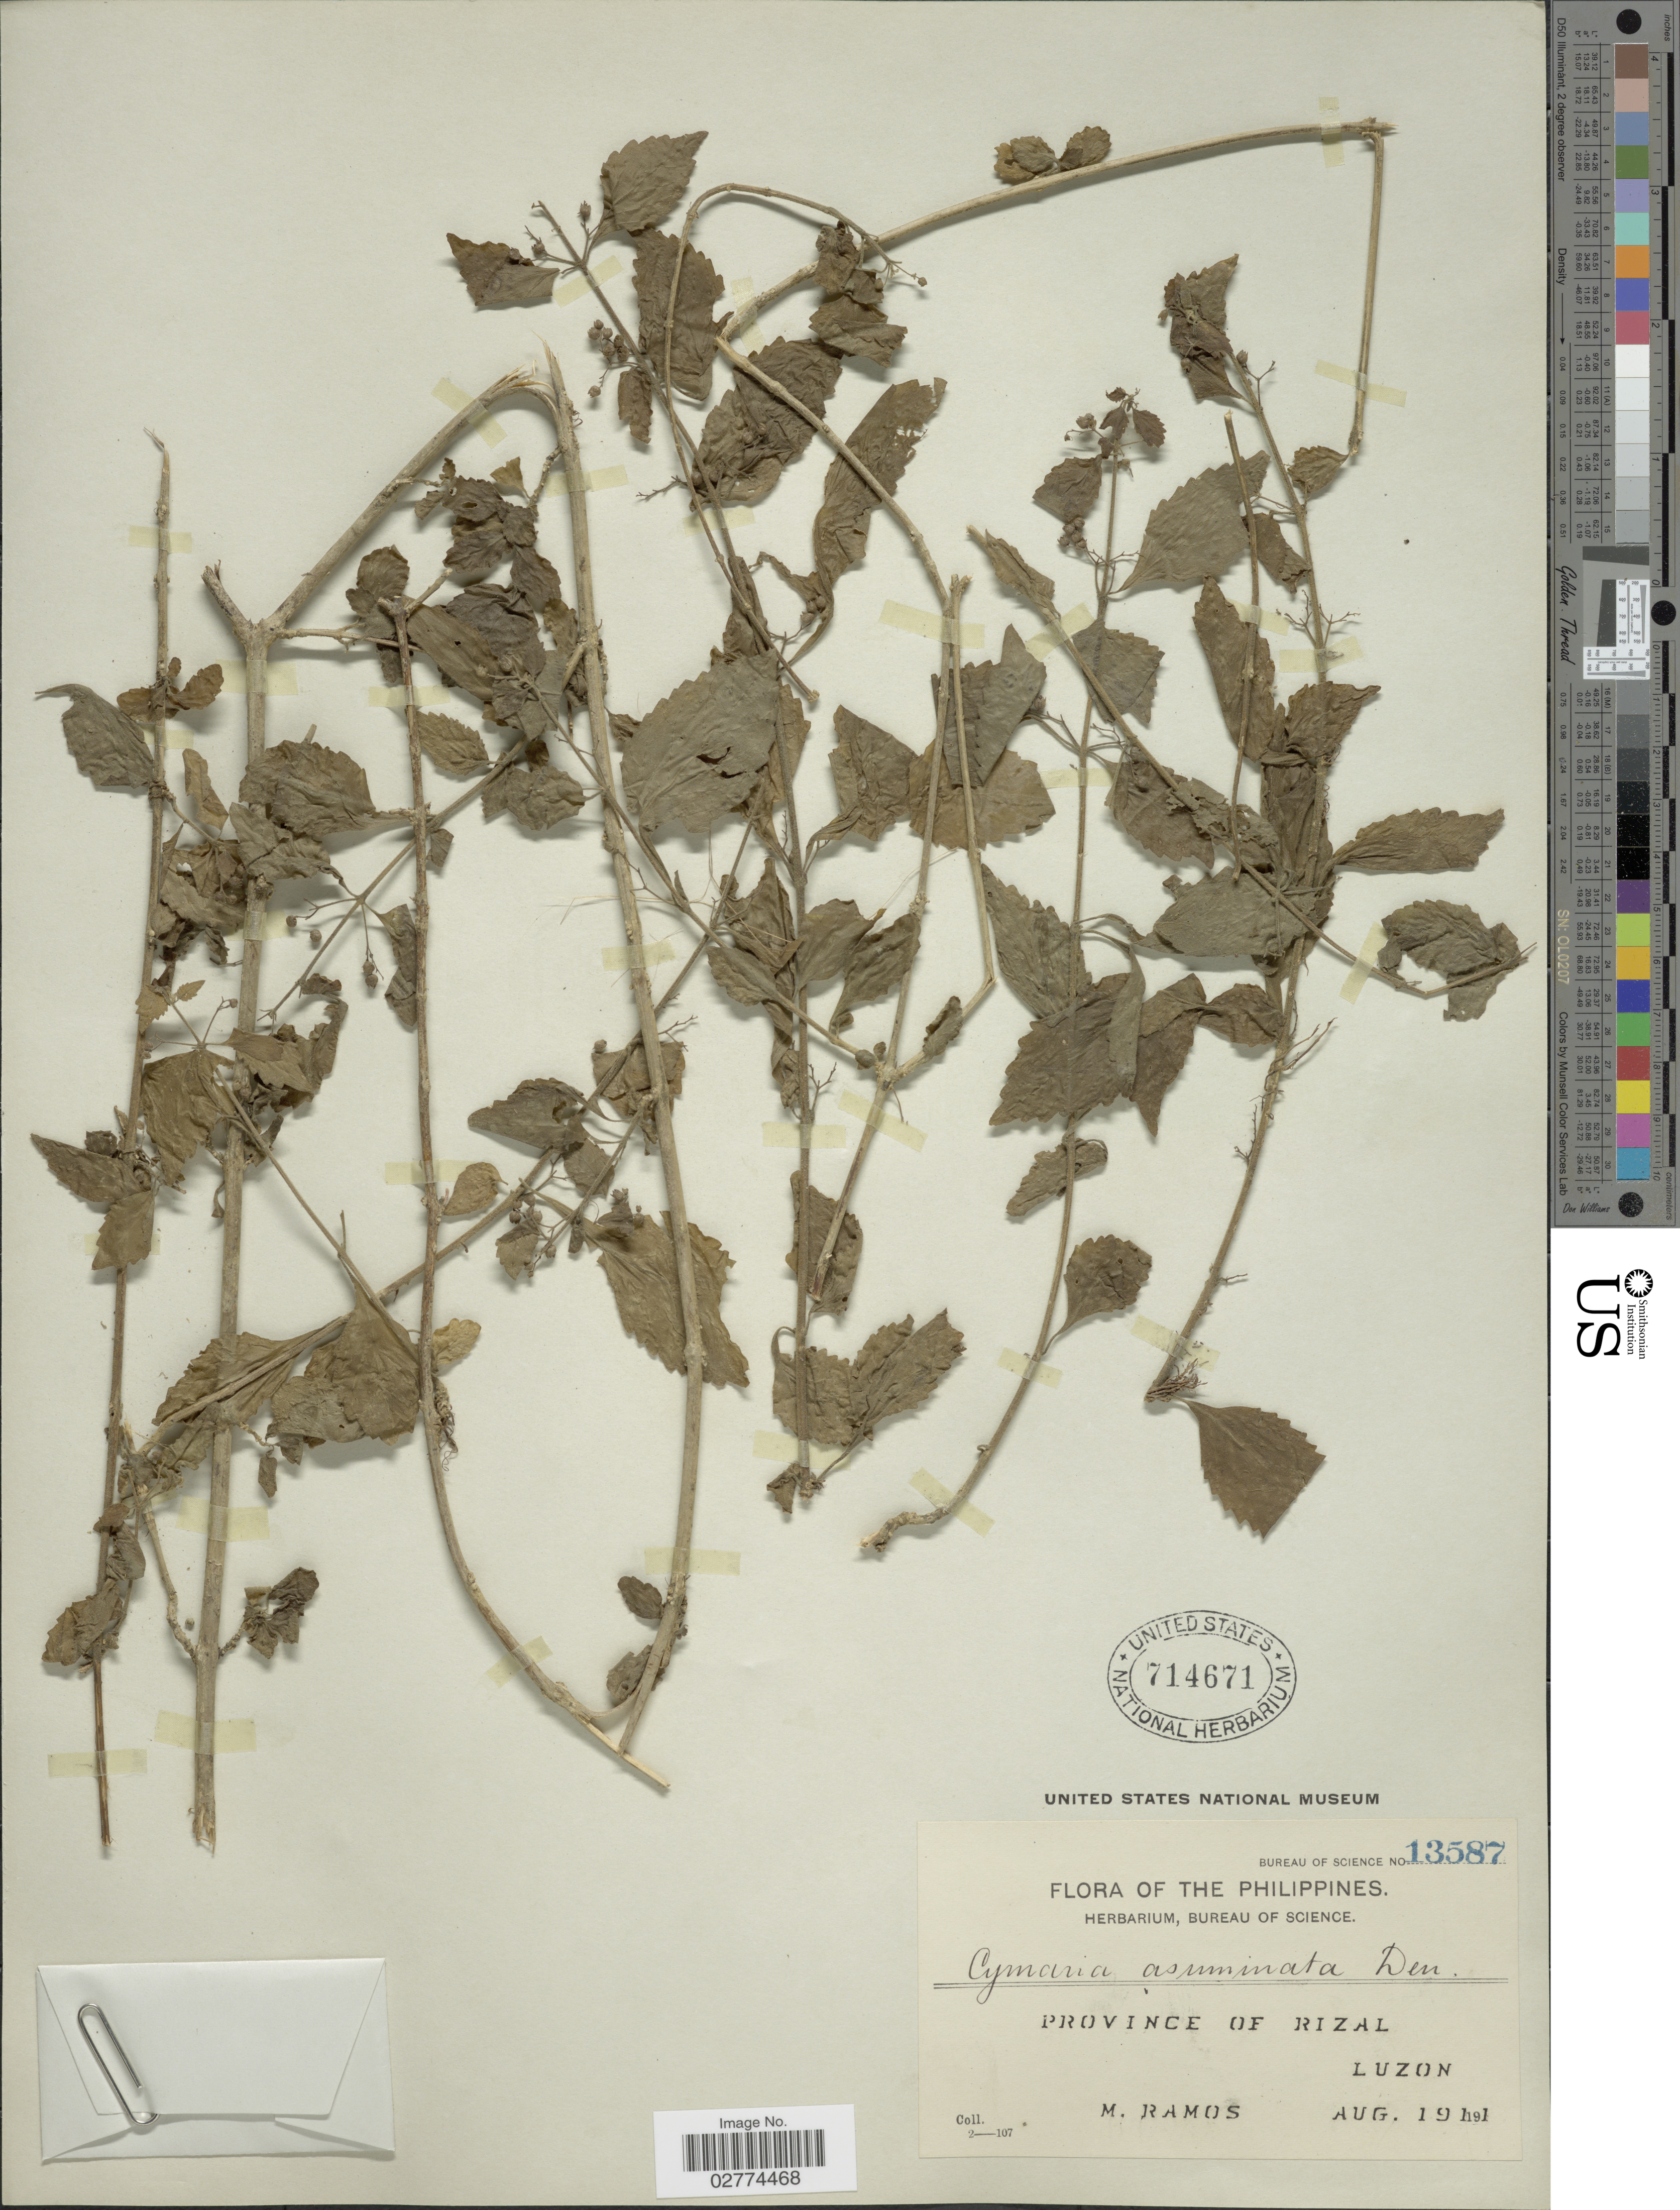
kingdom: Plantae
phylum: Tracheophyta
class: Magnoliopsida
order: Lamiales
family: Lamiaceae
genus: Cymaria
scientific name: Cymaria acuminata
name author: Decne.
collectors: M. Ramos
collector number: Bureau of Science13587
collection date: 1911-08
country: Philippines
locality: Province of Rizal, Luzon.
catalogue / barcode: US 714671